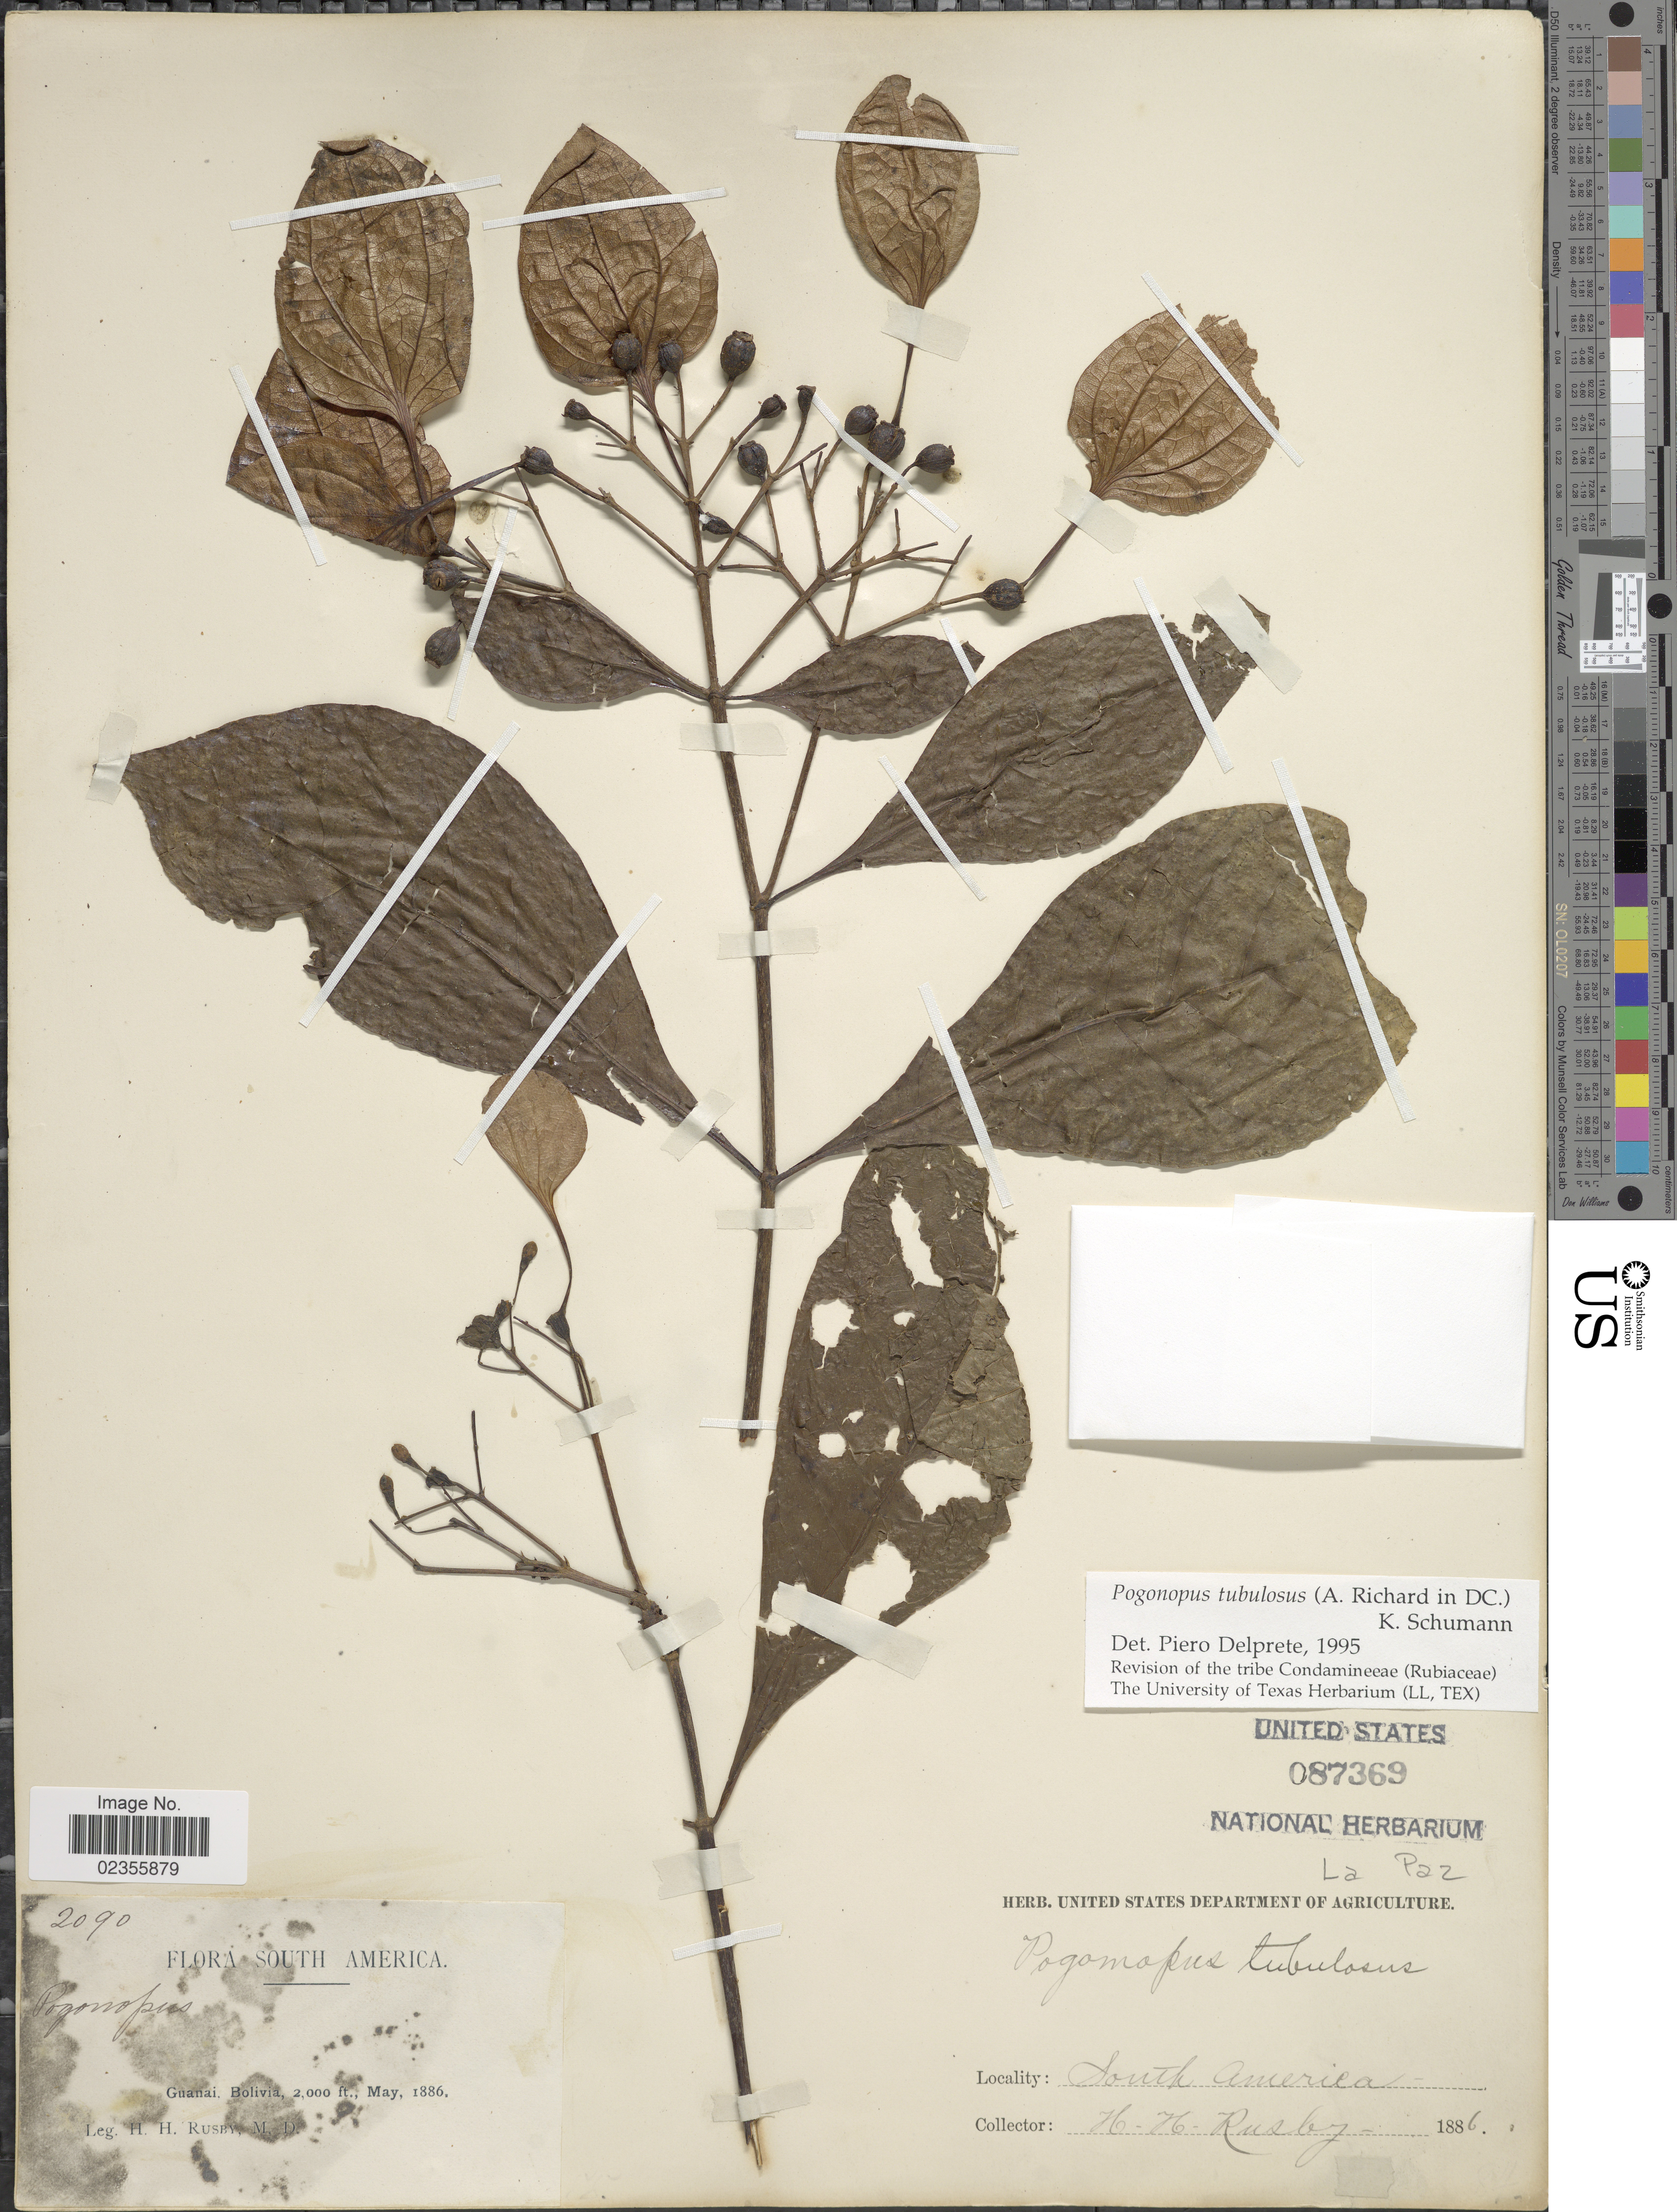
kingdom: Plantae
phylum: Tracheophyta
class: Magnoliopsida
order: Gentianales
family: Rubiaceae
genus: Pogonopus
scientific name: Pogonopus tubulosus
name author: (A. Rich. in DC.) K. Schum.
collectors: H. H. Rusby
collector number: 2090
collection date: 1886-05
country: Bolivia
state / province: La Páz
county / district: Larecaja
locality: Guanay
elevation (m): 610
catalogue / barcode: US 87369